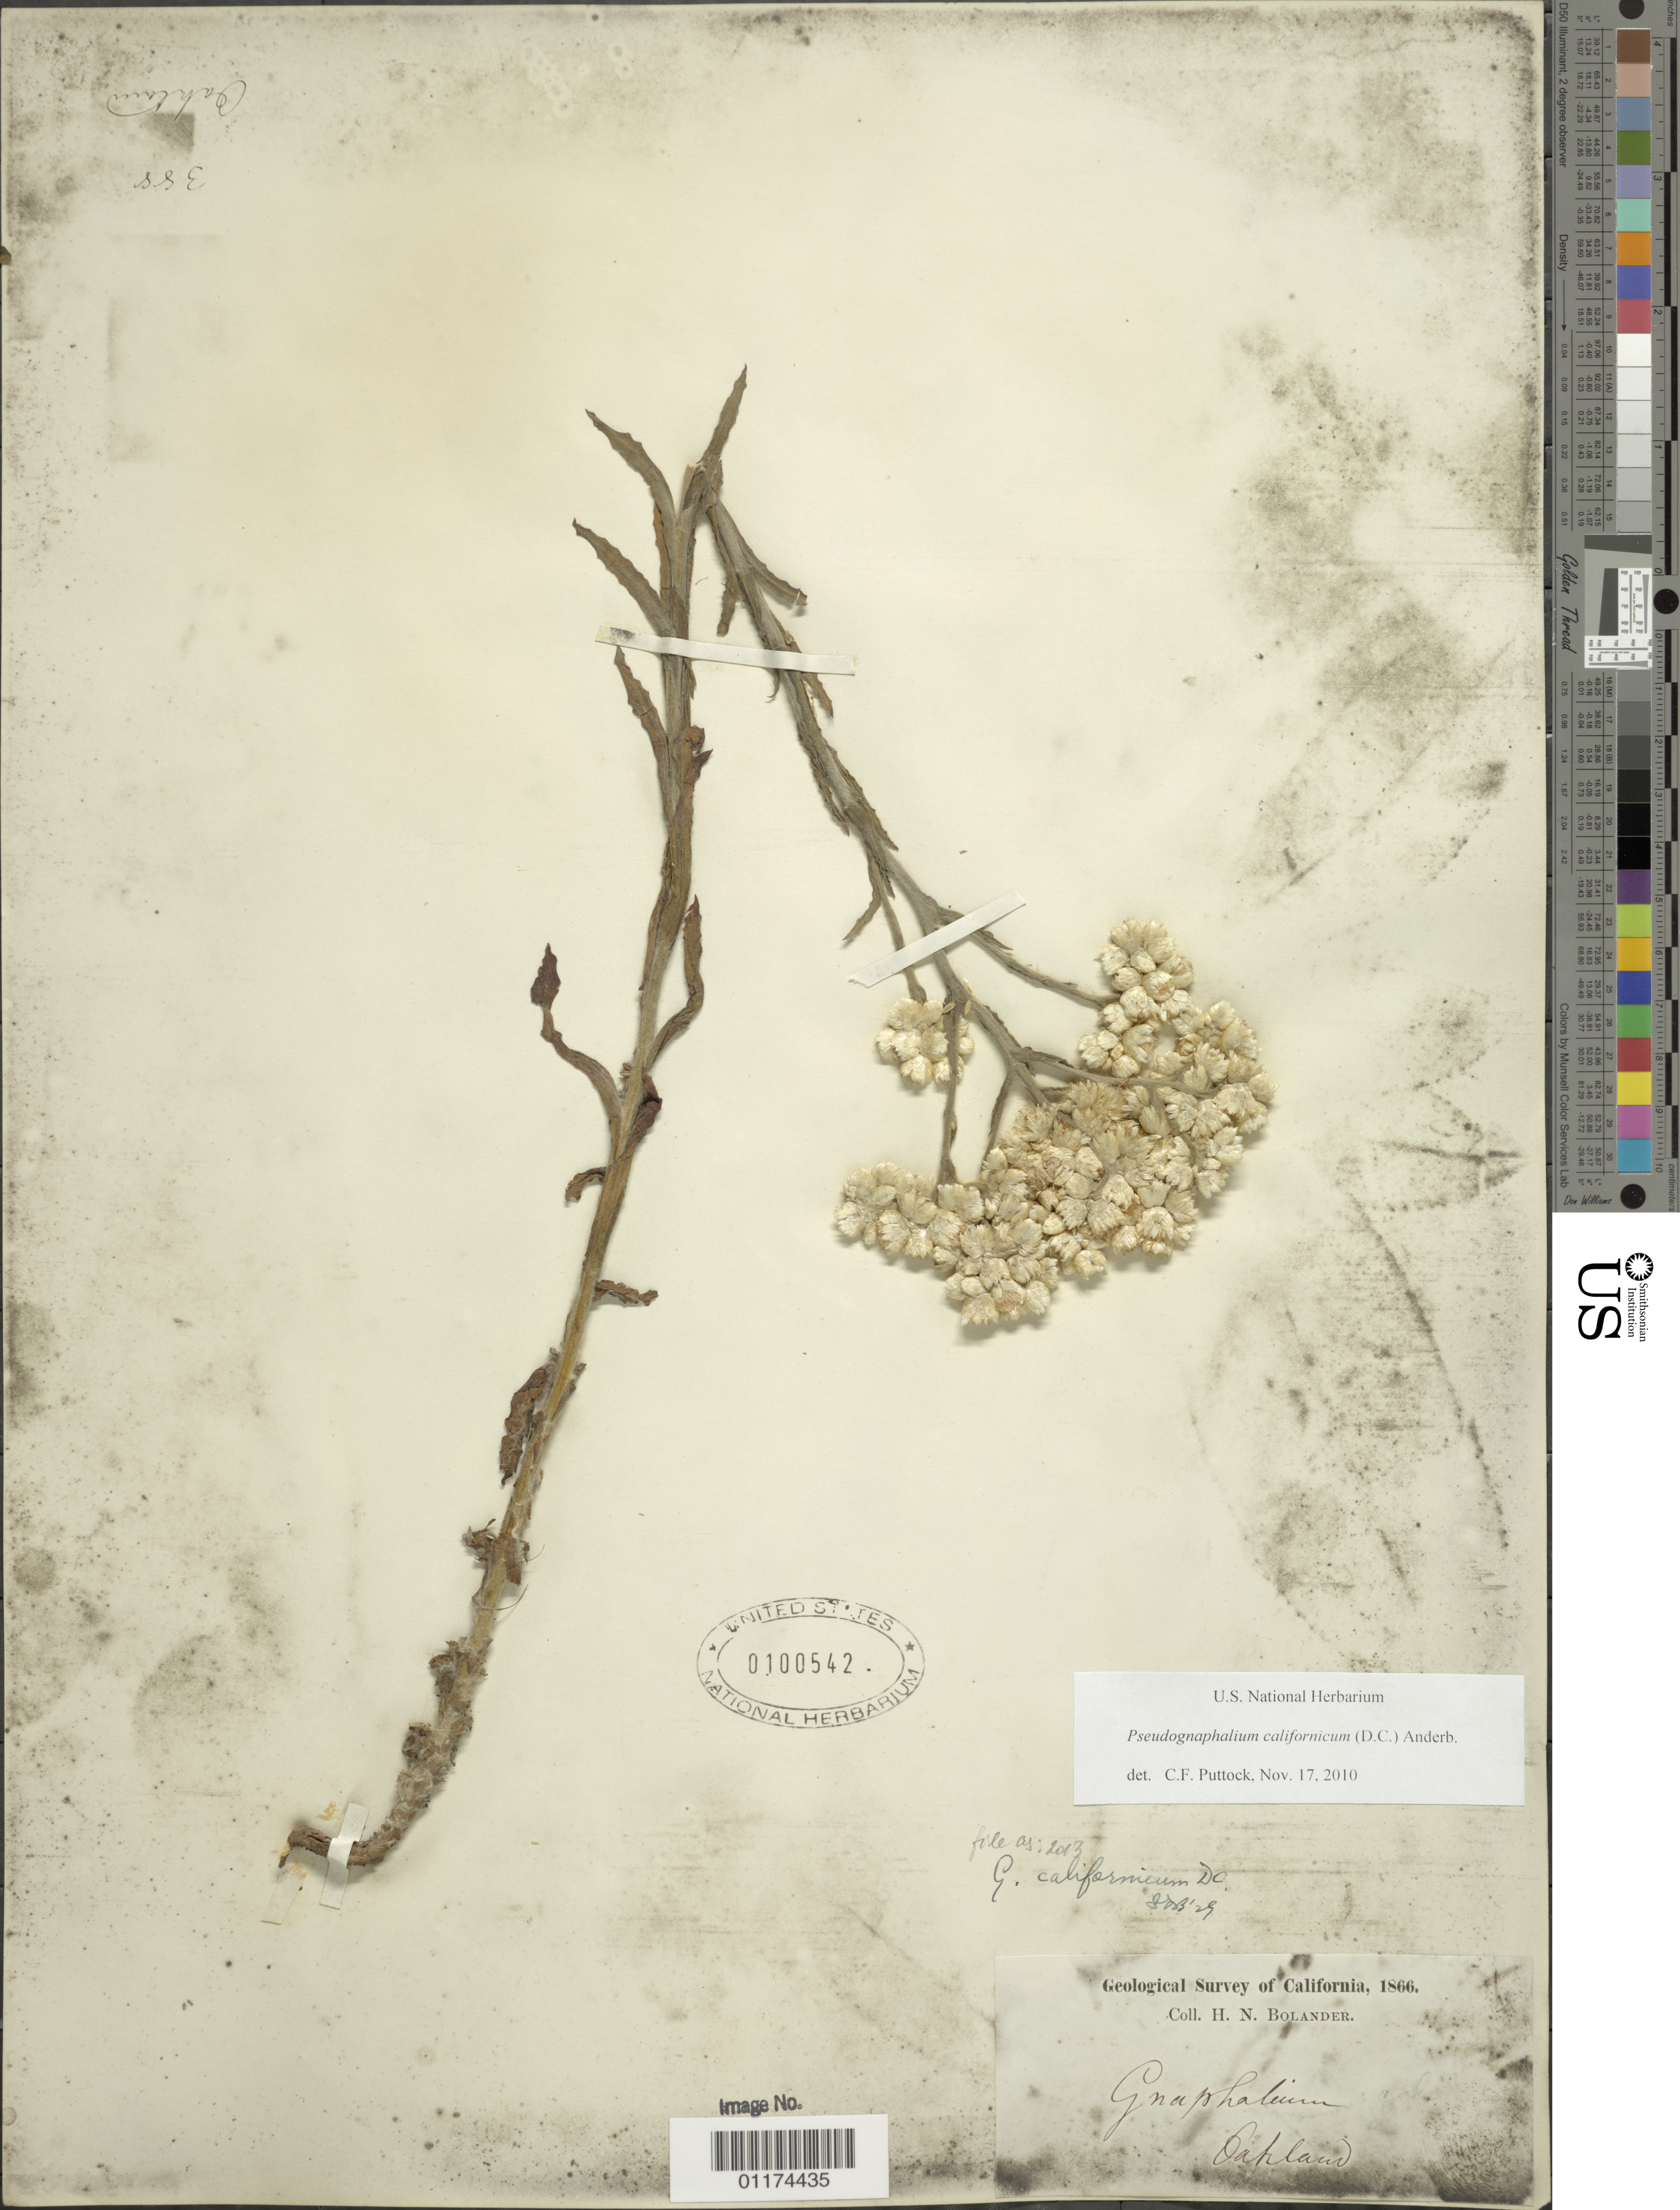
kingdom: Plantae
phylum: Tracheophyta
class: Magnoliopsida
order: Asterales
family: Asteraceae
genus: Pseudognaphalium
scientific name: Pseudognaphalium californicum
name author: (DC.) Anderb.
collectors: H. Bolander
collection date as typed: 1866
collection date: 1866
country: United States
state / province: California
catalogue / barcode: US 100542